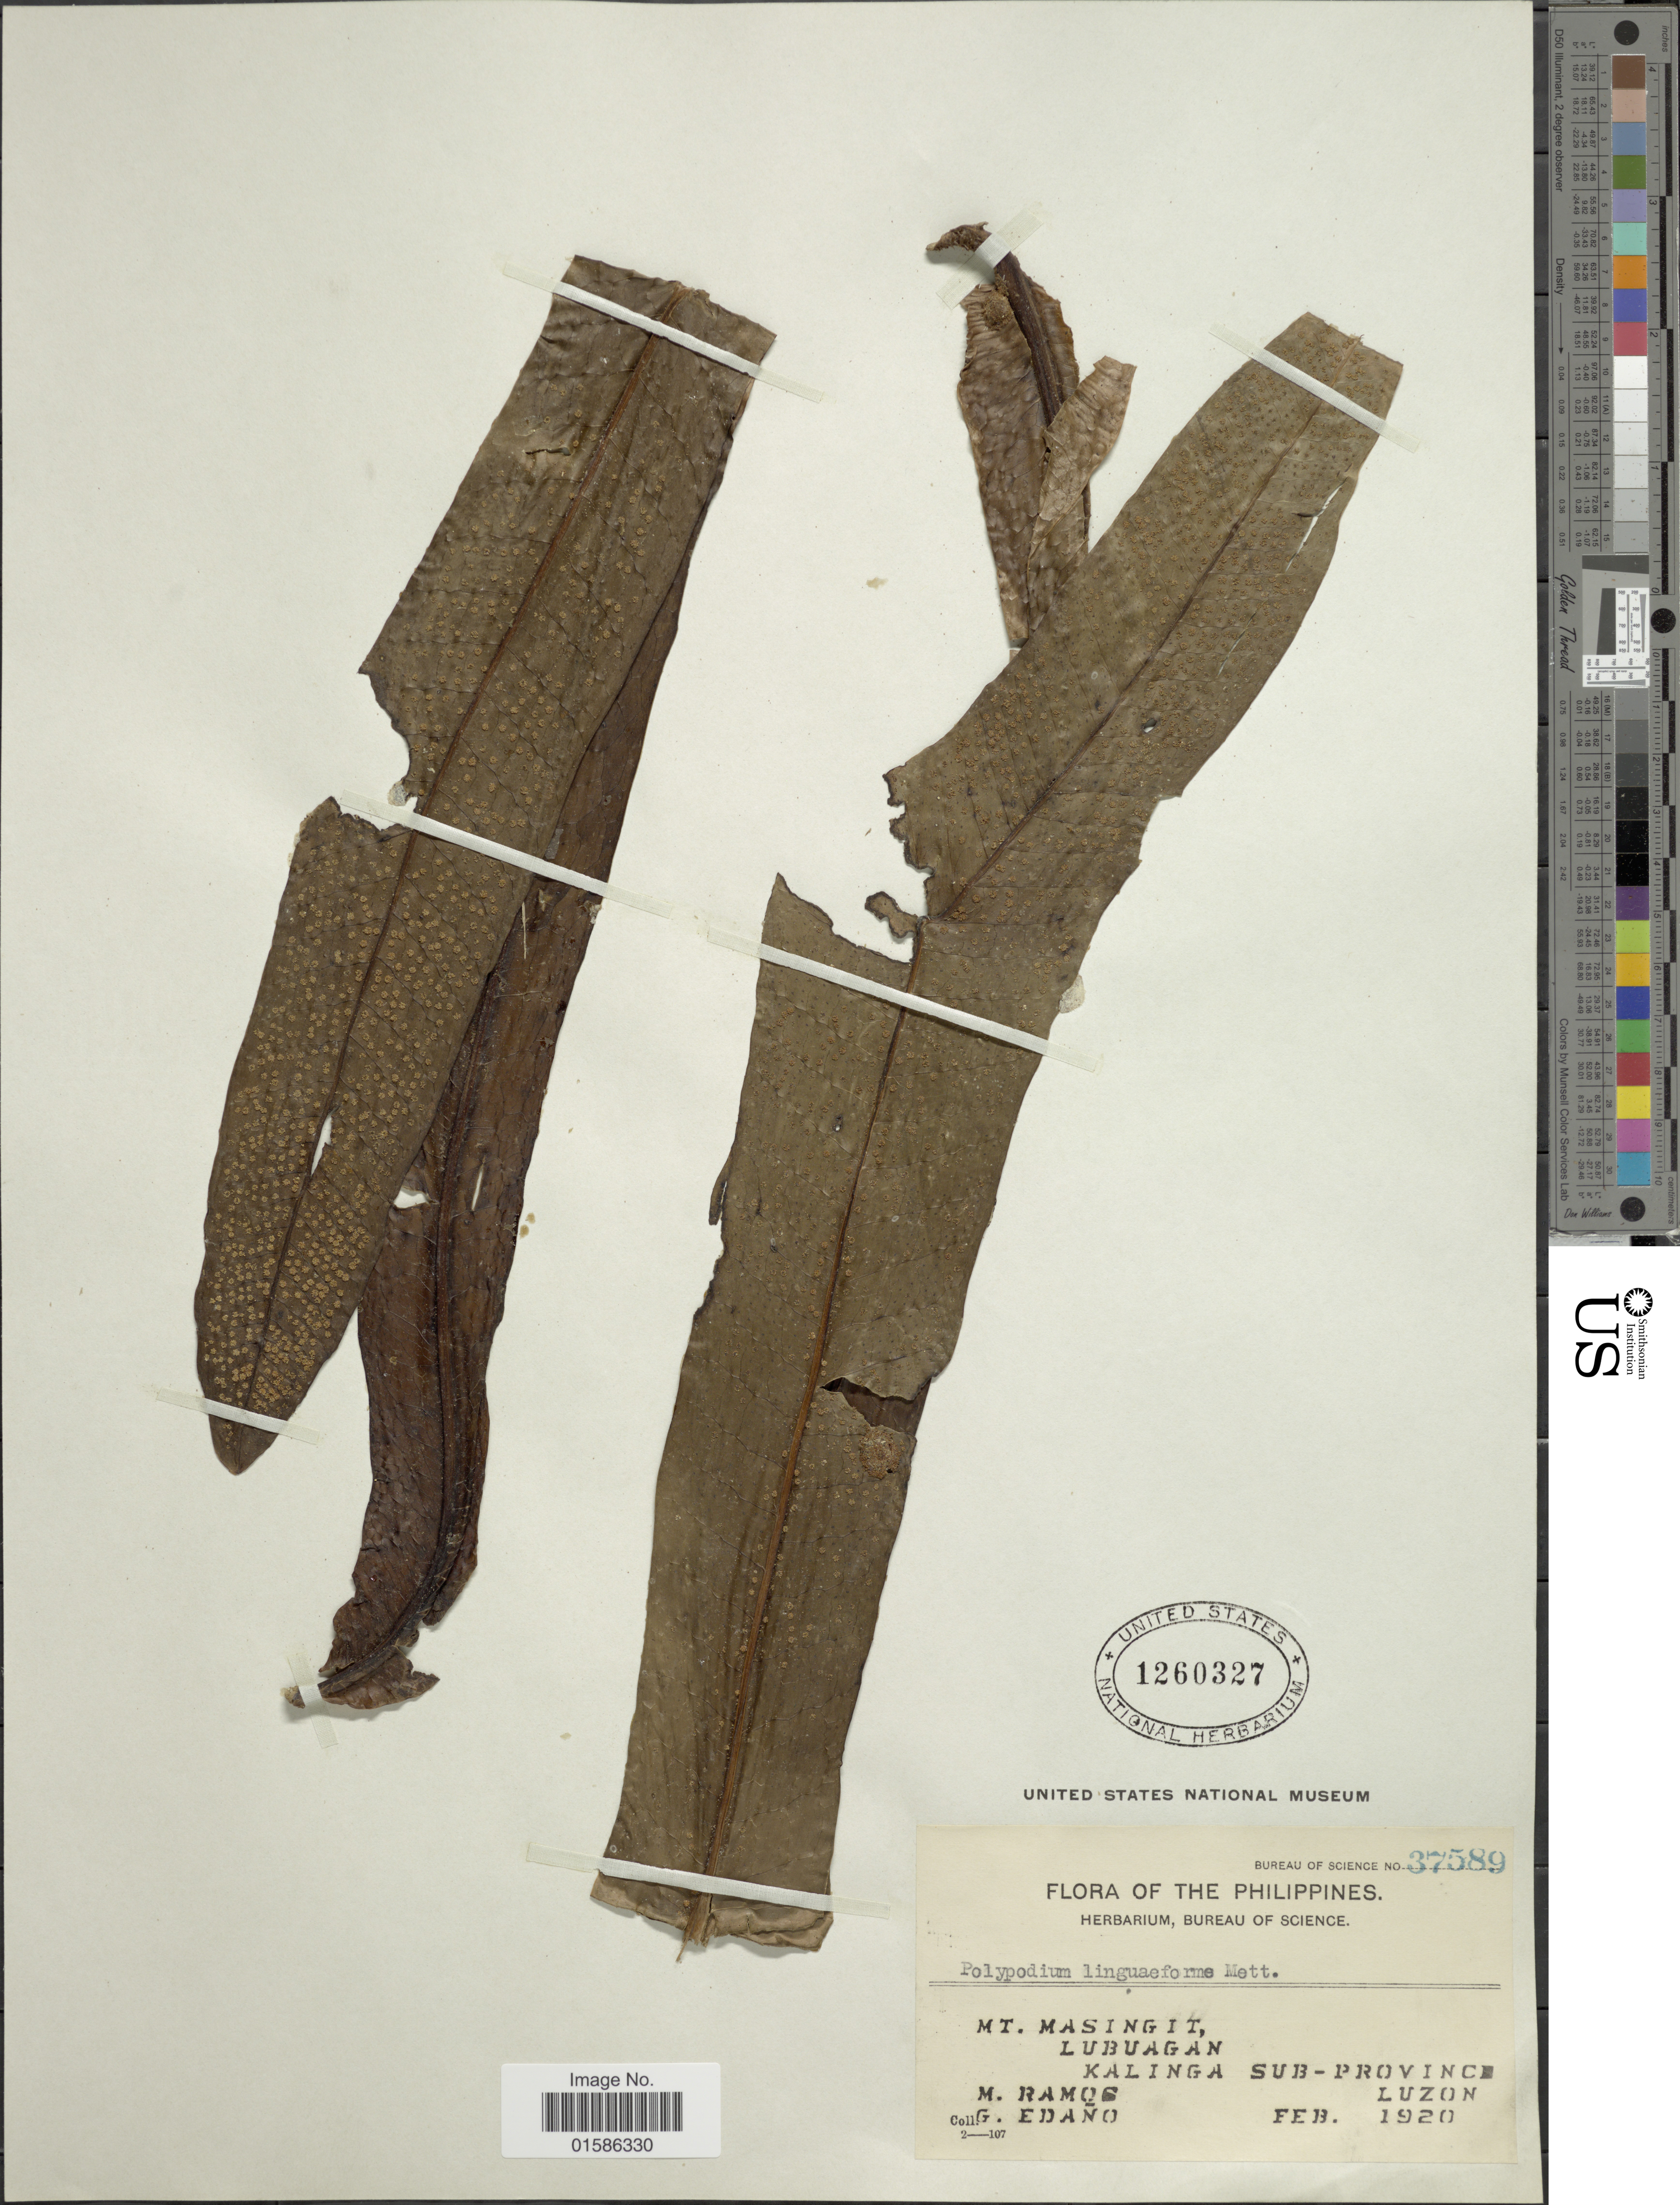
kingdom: Plantae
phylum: Tracheophyta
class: Polypodiopsida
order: Polypodiales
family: Polypodiaceae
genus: Microsorum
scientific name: Microsorum linguiforme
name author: (Mett.) Copel.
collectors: M. Ramos & G. Edaño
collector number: Bureau of Science 37589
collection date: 1920-02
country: Philippines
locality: Mt Masingit, Lubuagan, Kalinga Sub-Province, Luzon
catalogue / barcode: US 1260327